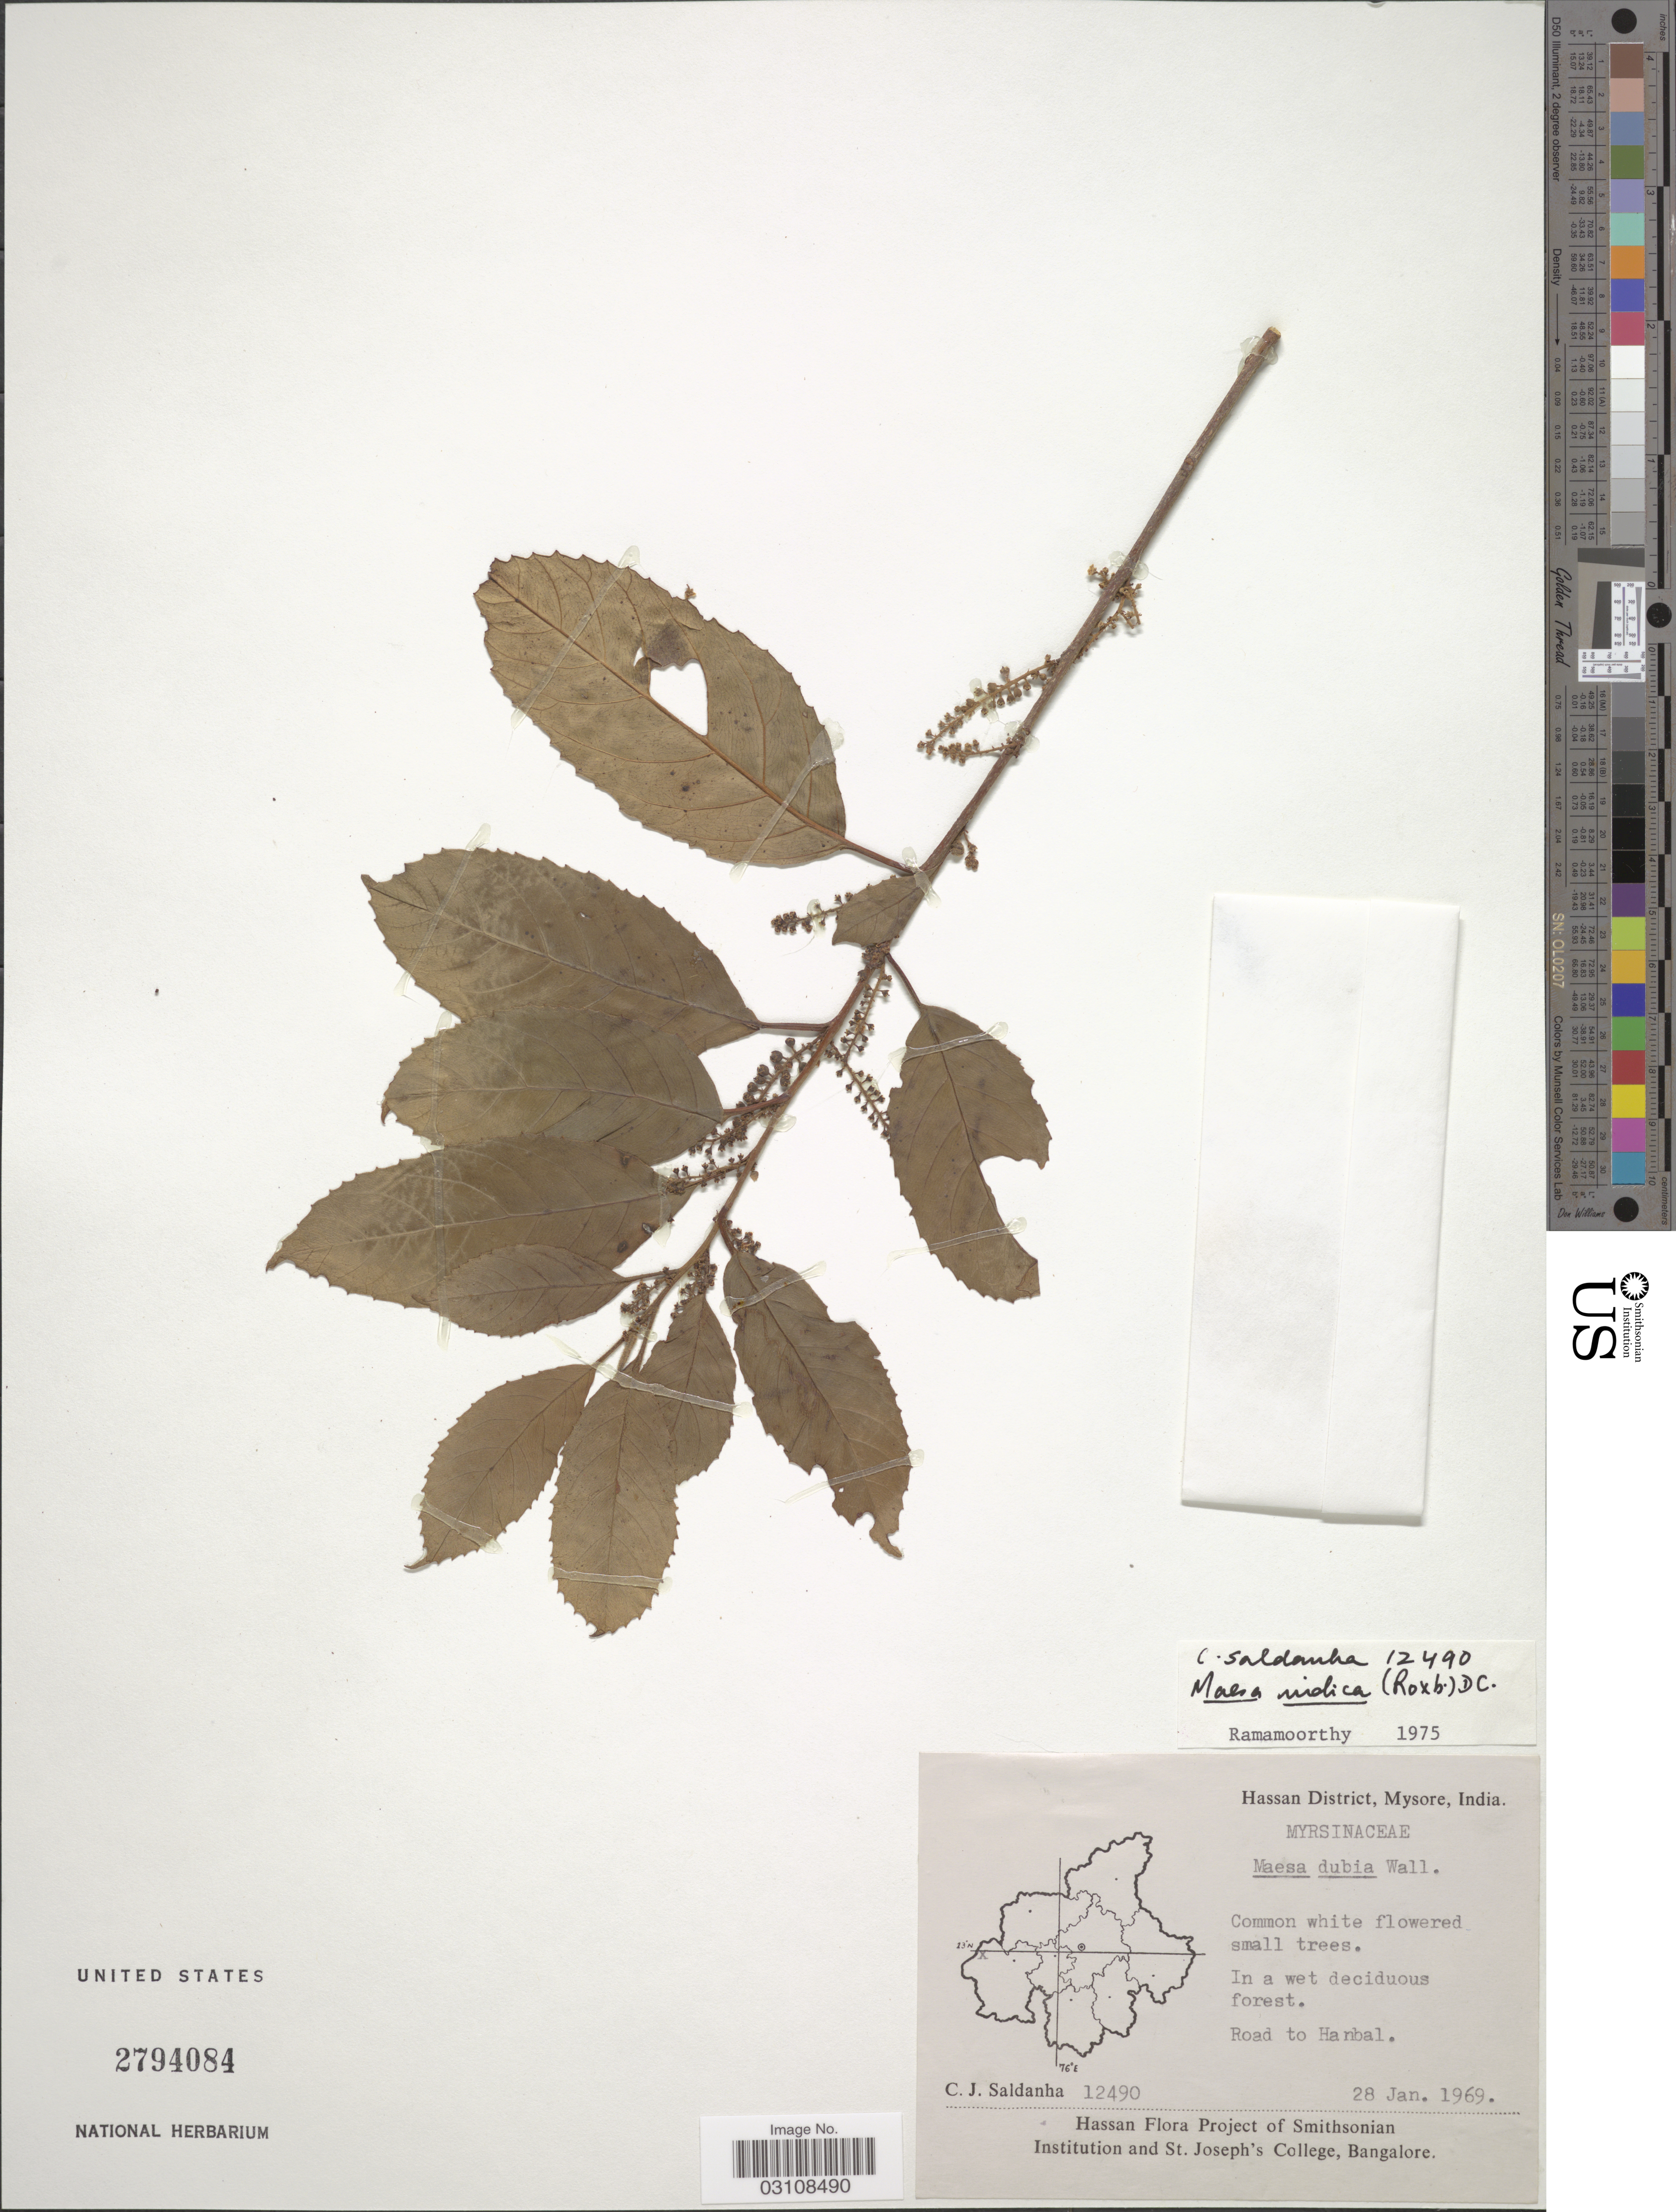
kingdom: Plantae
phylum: Tracheophyta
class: Magnoliopsida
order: Ericales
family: Primulaceae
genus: Maesa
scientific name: Maesa indica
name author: (Roxb.) A. DC.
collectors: C. J. Saldanha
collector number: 12490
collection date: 1969-01-28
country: India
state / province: Karnataka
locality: Hassan District, Mysore. Road to Hanbal.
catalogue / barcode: US 2794084